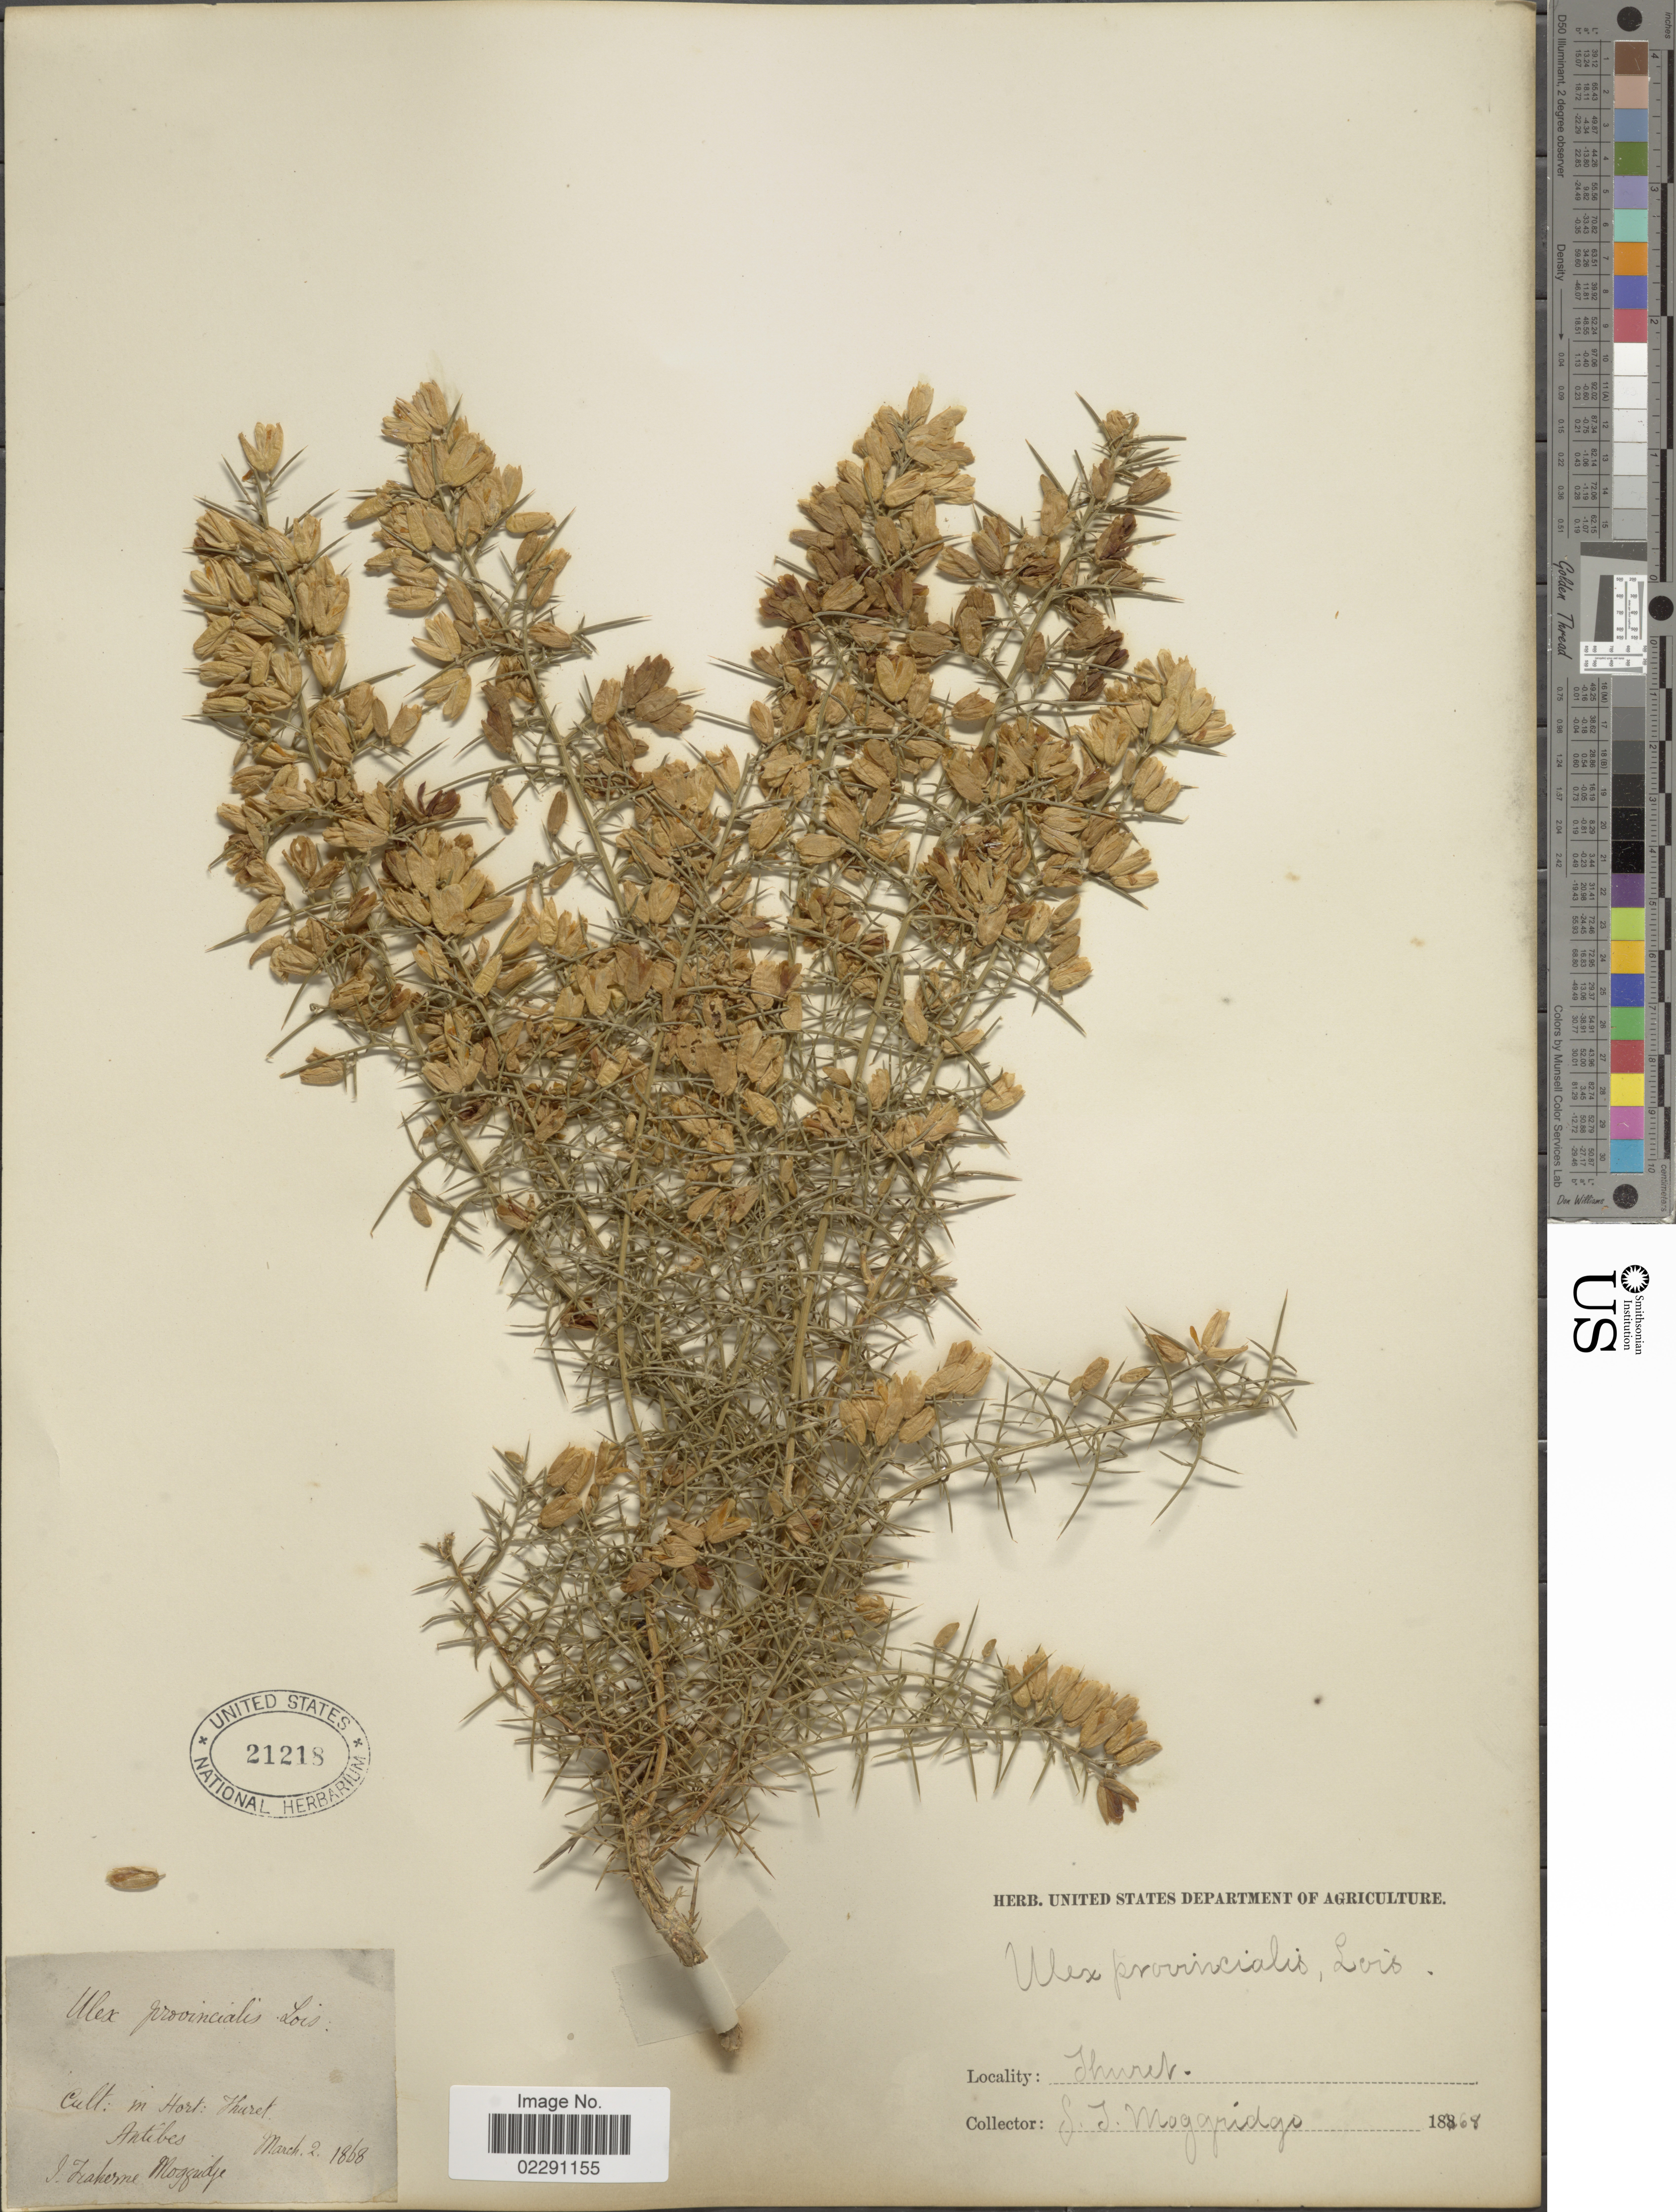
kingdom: Plantae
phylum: Tracheophyta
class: Magnoliopsida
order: Fabales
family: Fabaceae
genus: Ulex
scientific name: Ulex provinicialis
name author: Loisel.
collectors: J. T. Moggridge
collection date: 1868-03-02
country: France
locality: Hort. Thieret, Anrtibes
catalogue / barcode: US 21218